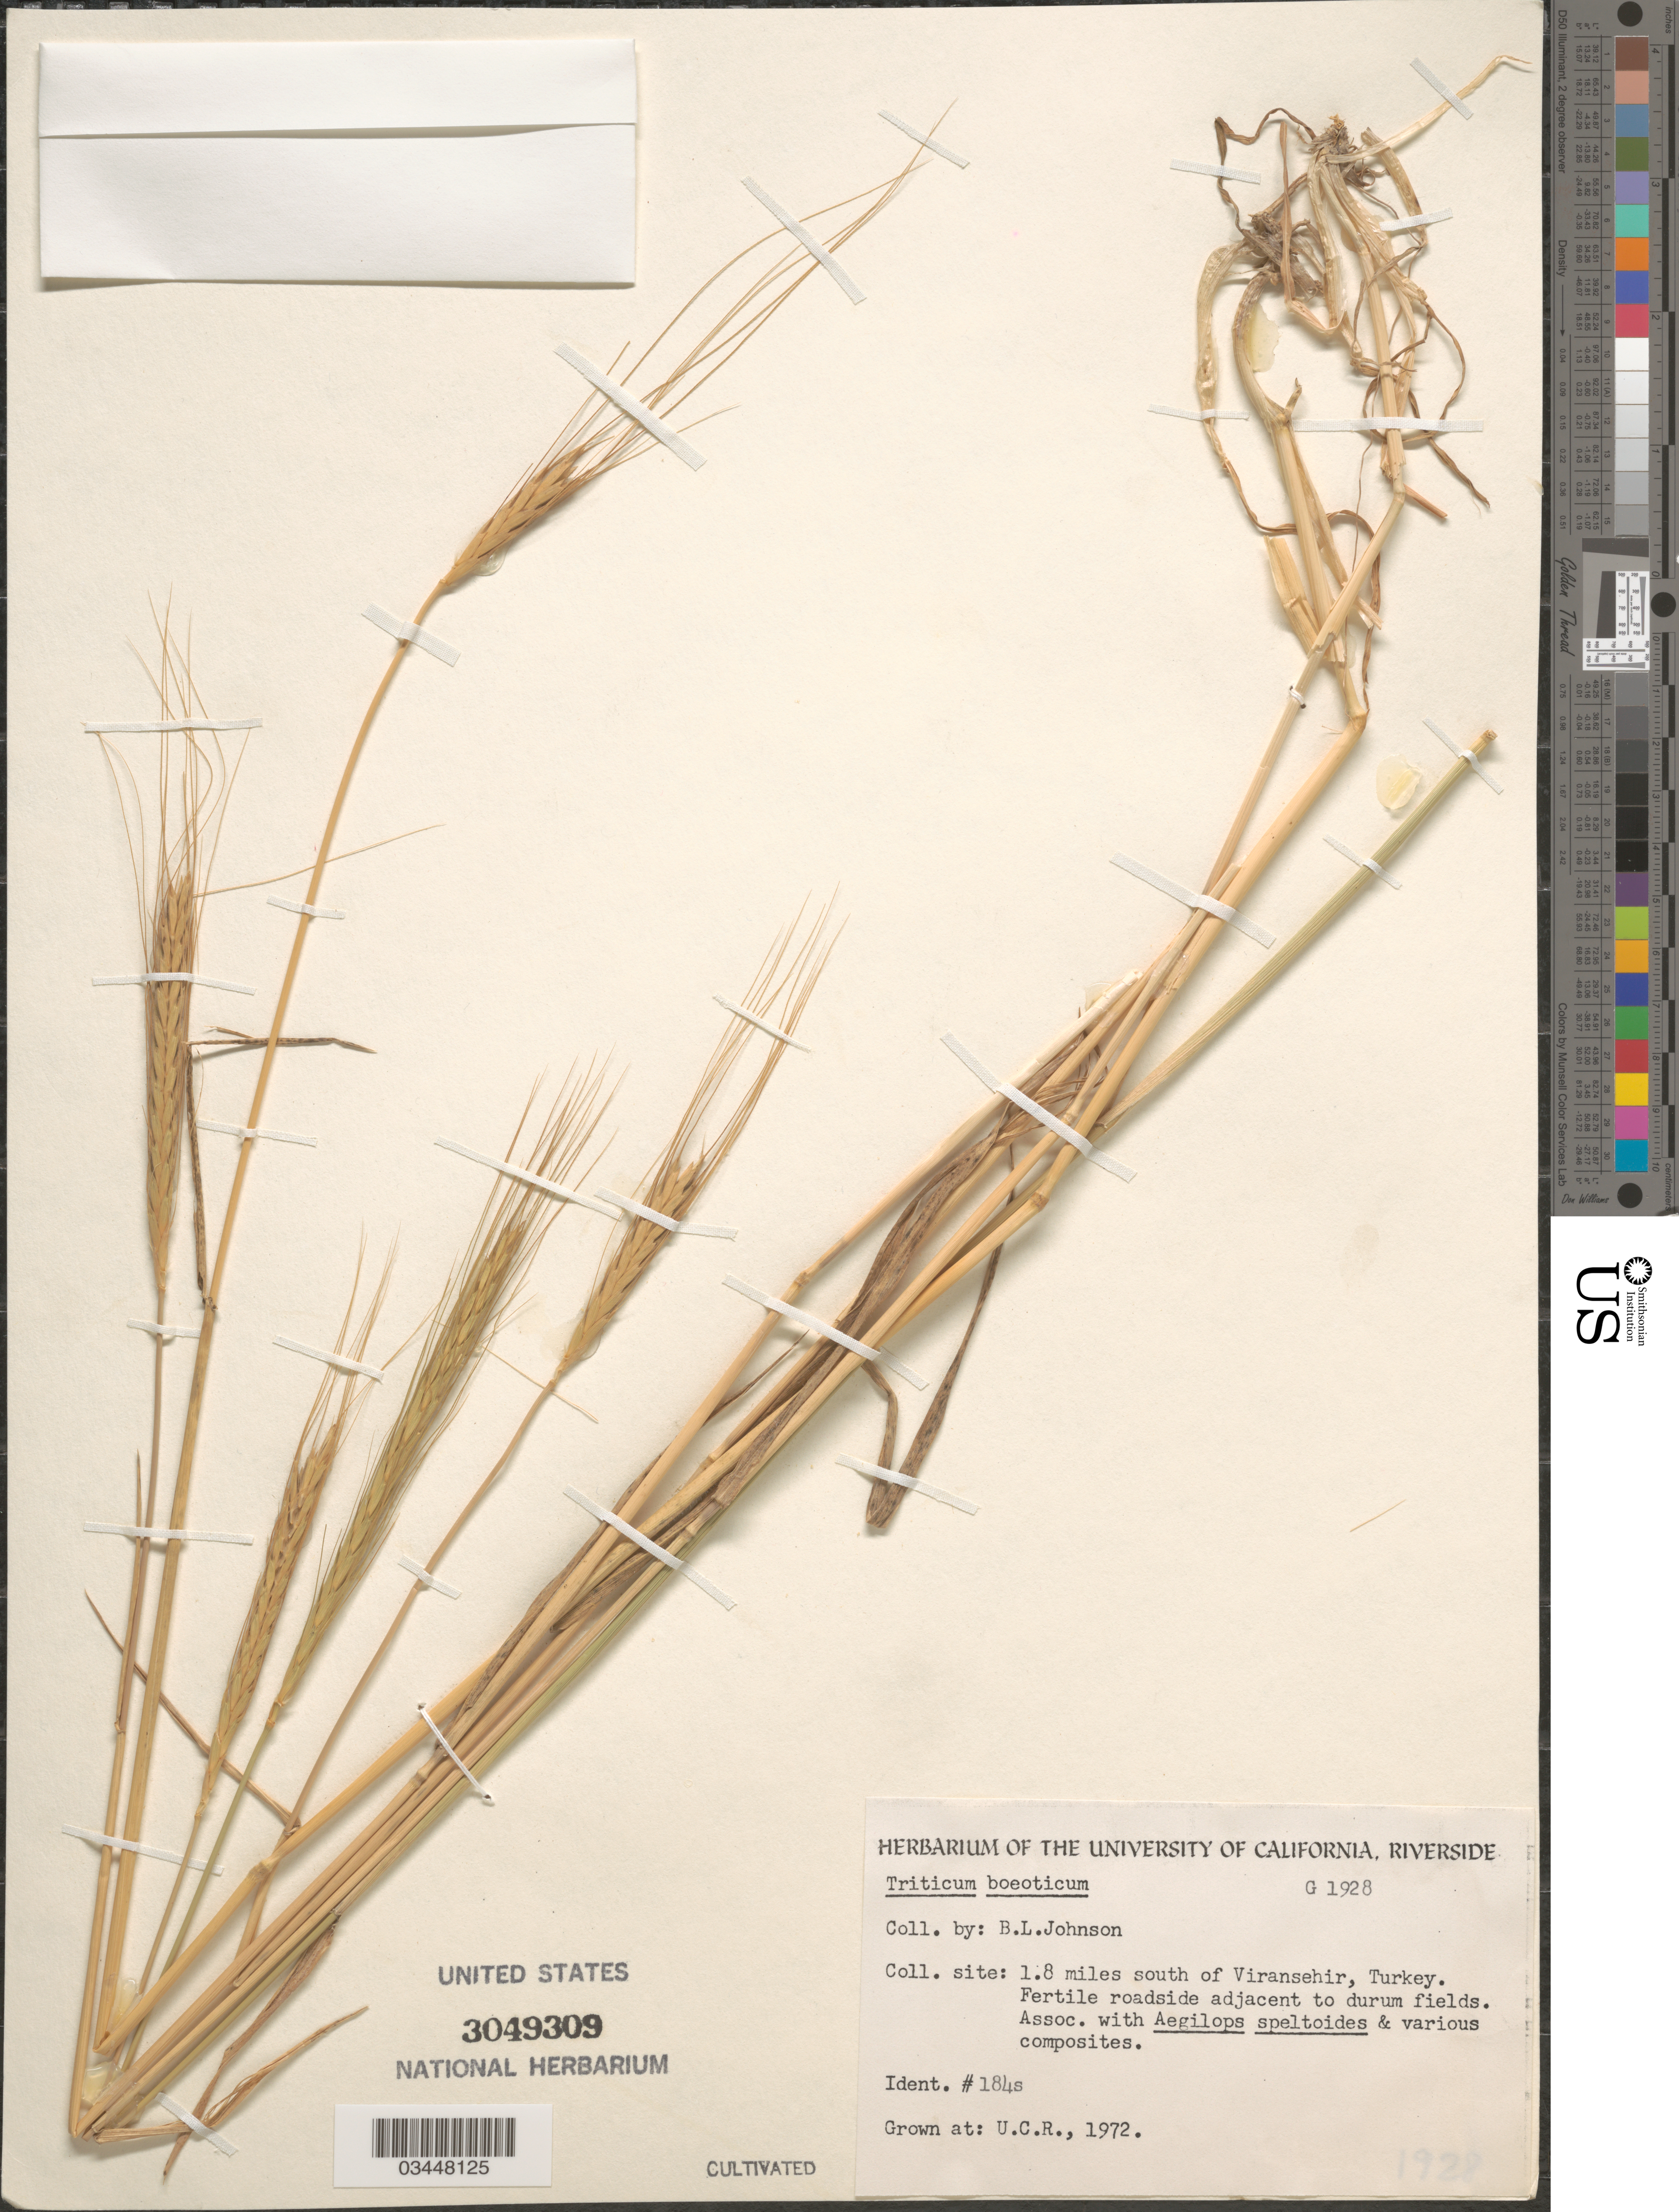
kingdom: Plantae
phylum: Tracheophyta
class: Liliopsida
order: Poales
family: Poaceae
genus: Triticum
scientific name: Triticum boeoticum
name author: Boiss.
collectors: ex herb. Univ. of California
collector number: G1928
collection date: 1972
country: United States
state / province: California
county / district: Riverside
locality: U.C.R.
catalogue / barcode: US 3049309